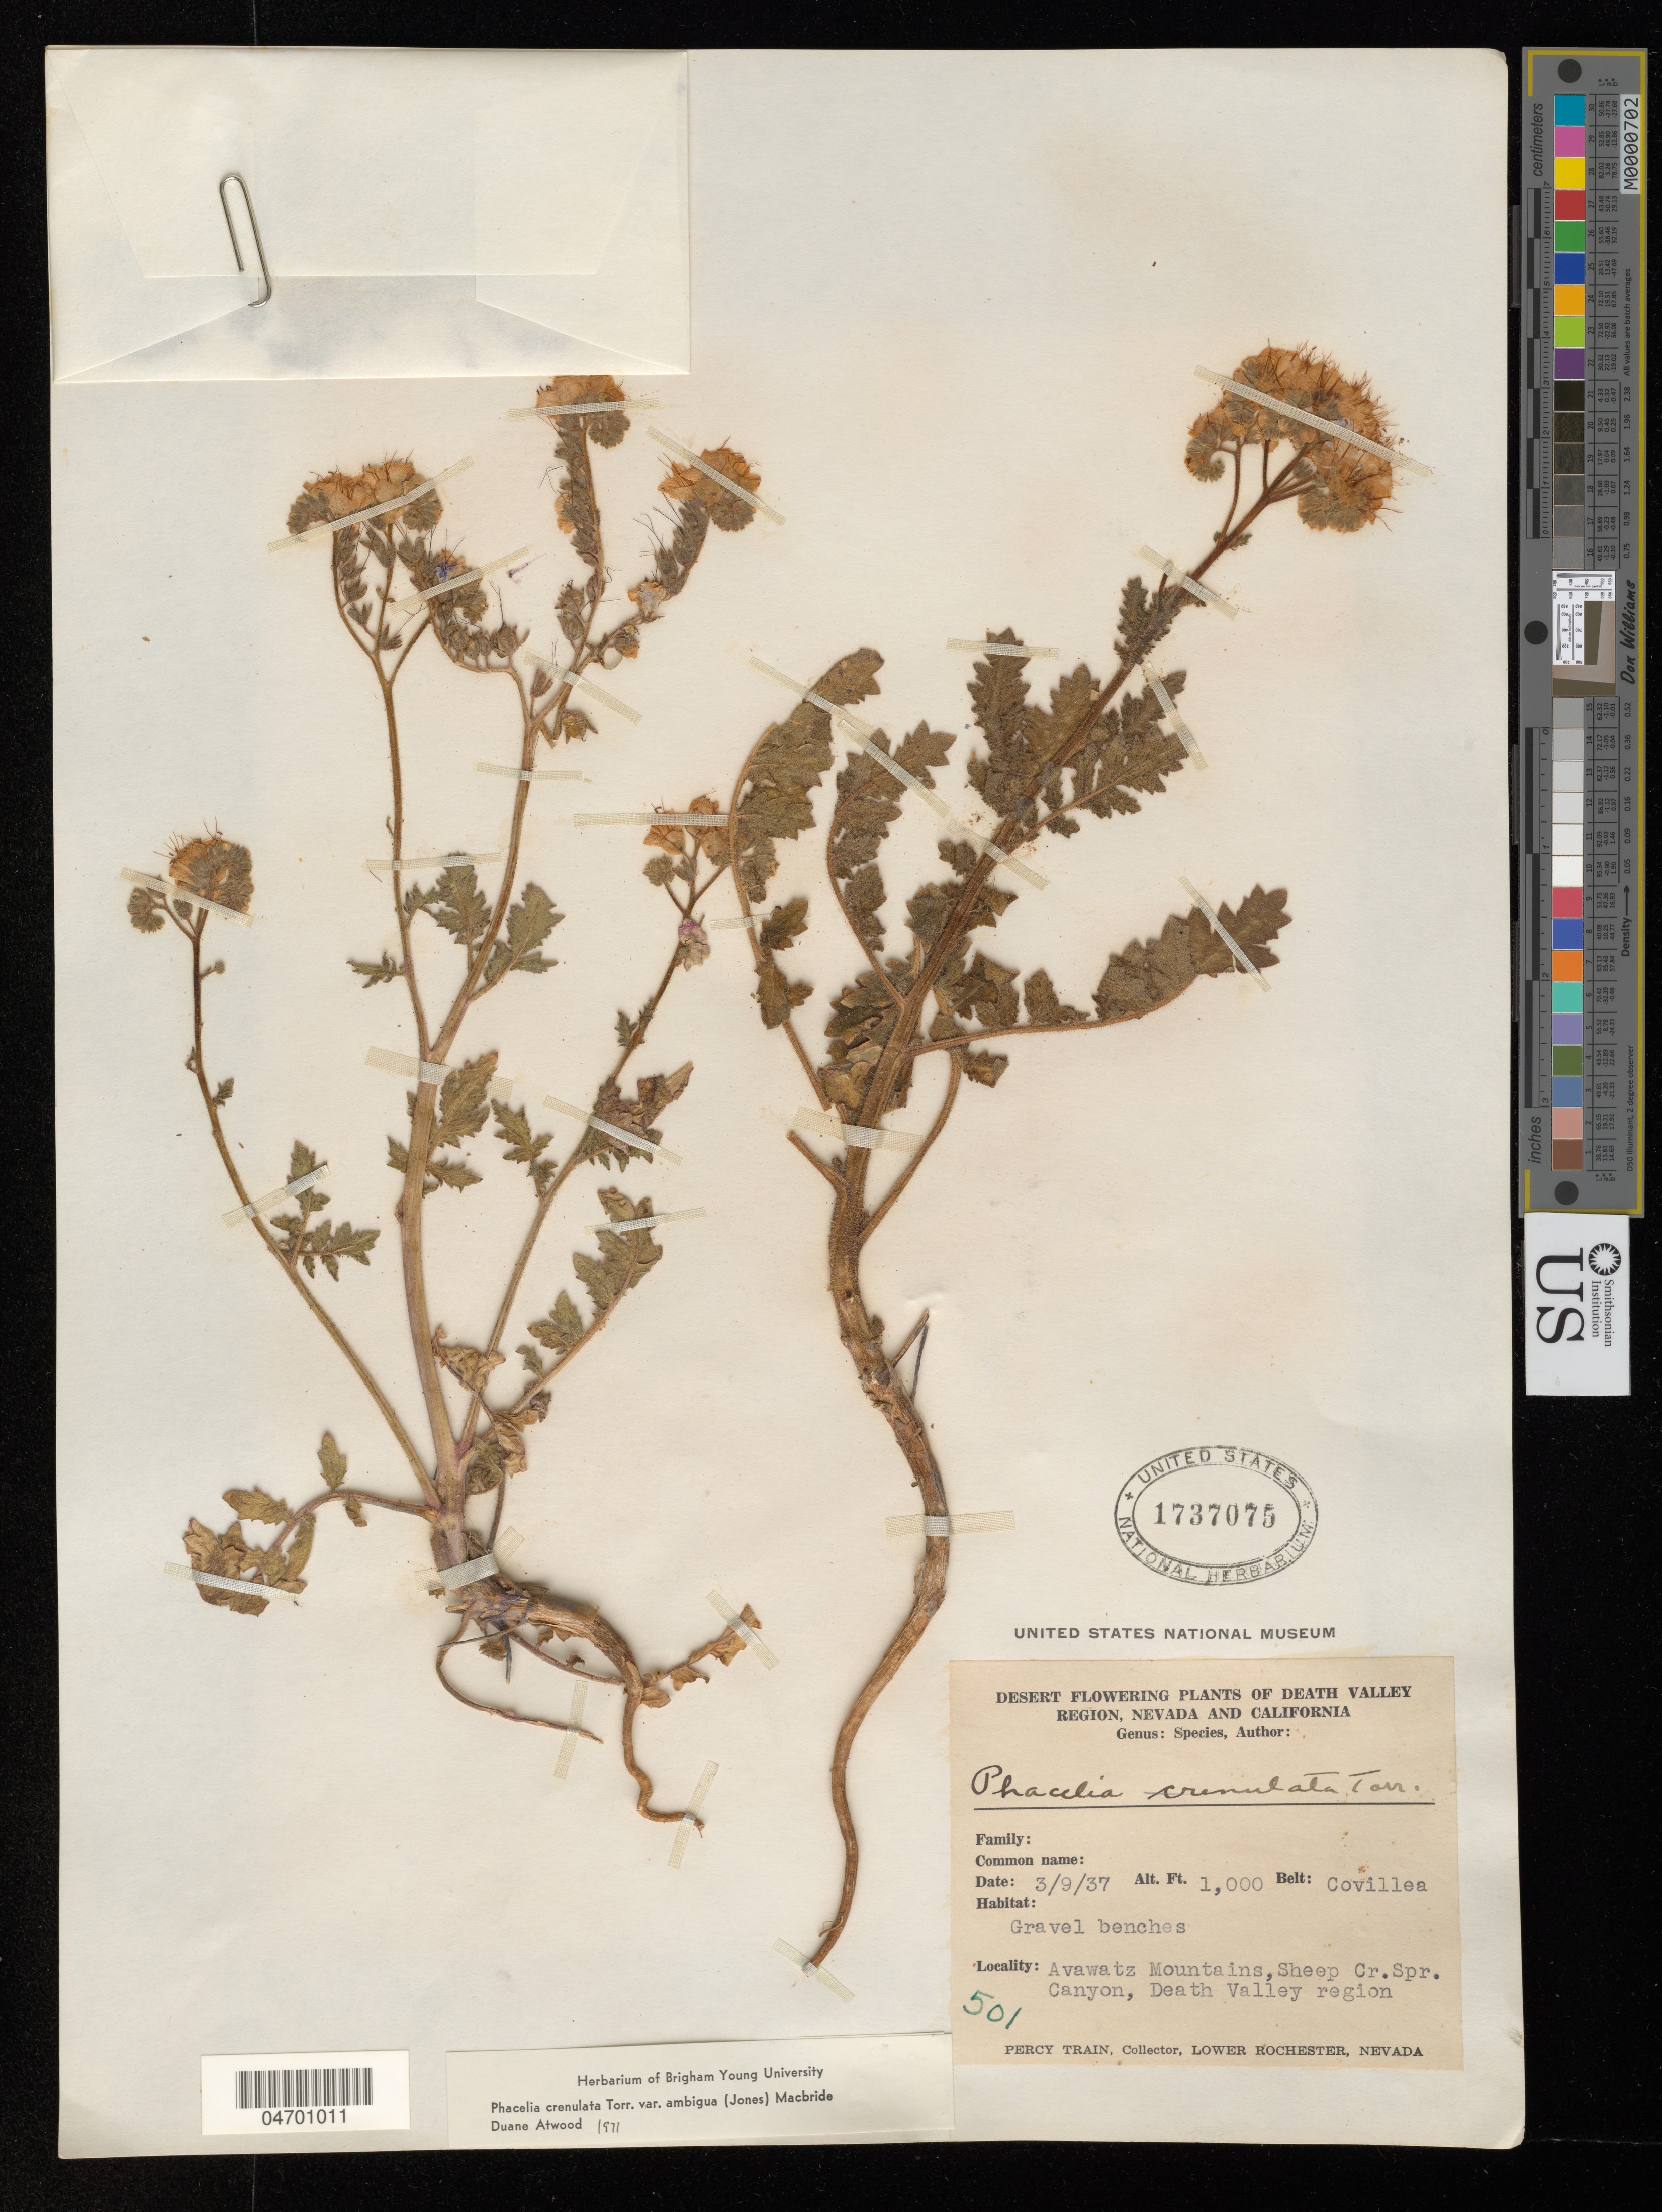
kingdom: Plantae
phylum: Tracheophyta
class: Magnoliopsida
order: Boraginales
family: Hydrophyllaceae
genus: Phacelia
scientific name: Phacelia crenulata var. ambigua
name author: (M.E. Jones) J.F. Macbr.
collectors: P. Train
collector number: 501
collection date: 1937-03-09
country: United States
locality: Death Valley Region, Nevada and California. Avawatz Mountains, Sheep Cr. Spr. Canyon, Death Valley region.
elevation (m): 305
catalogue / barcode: US 1737075